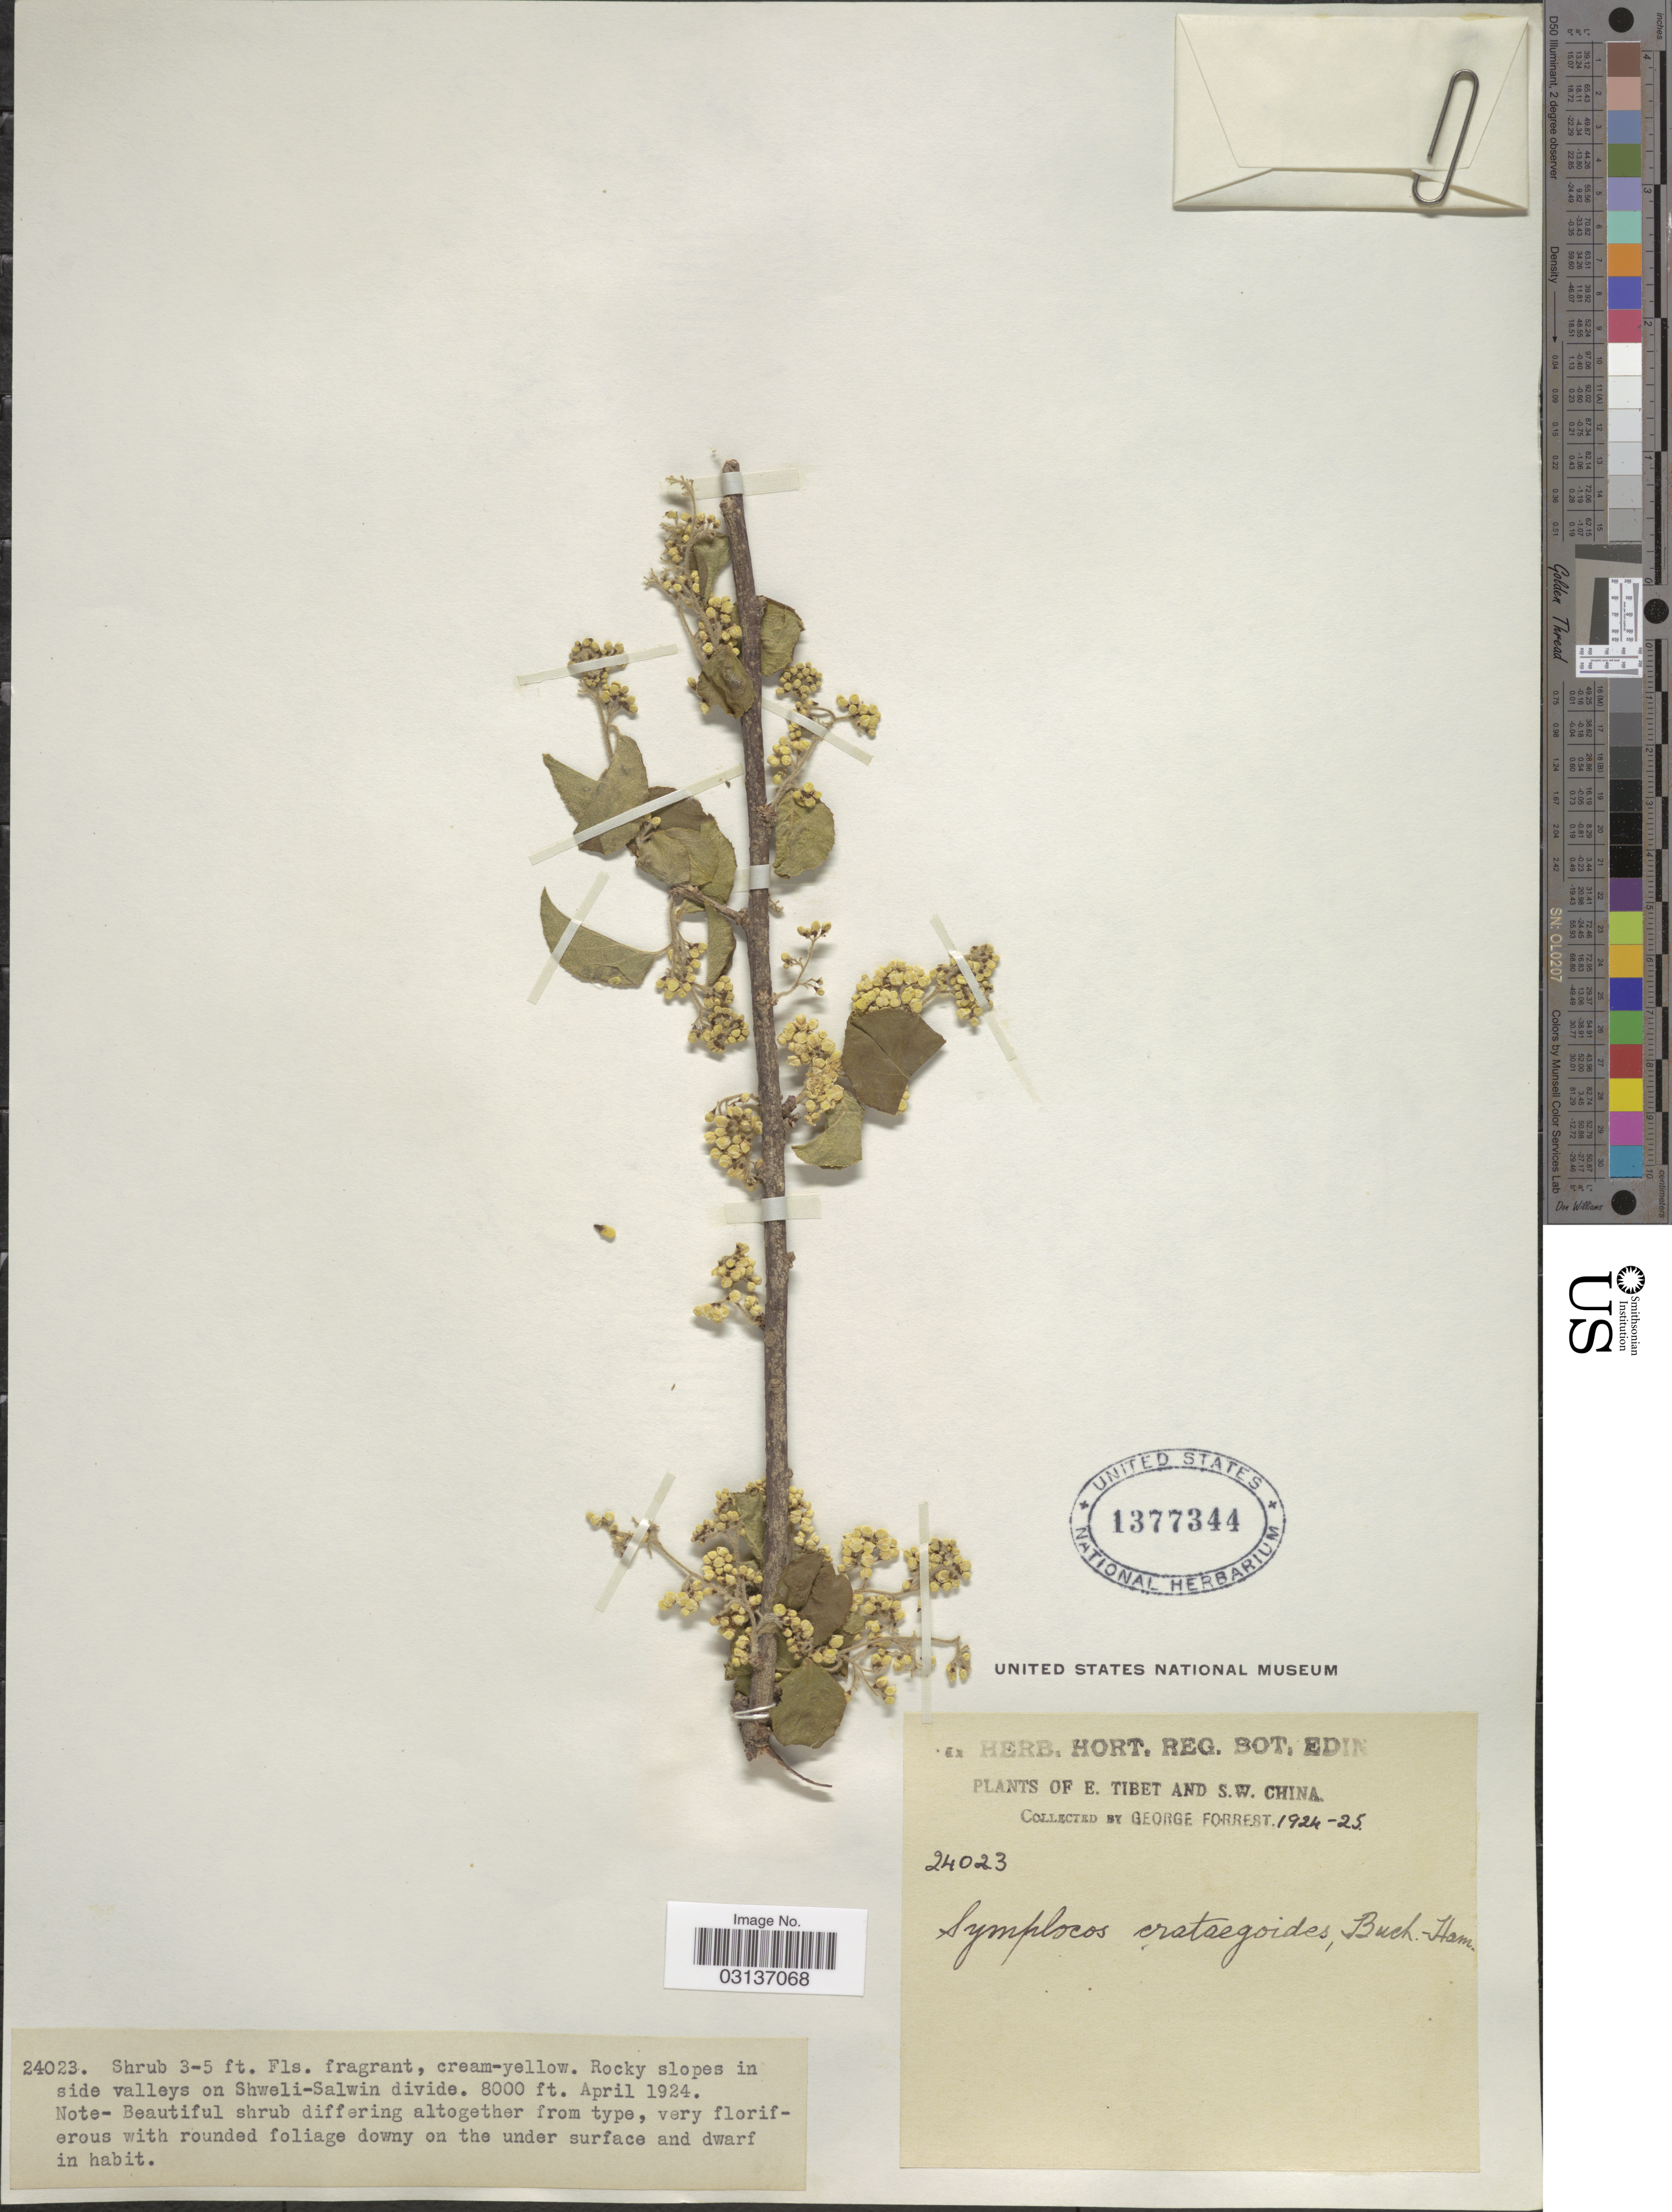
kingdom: Plantae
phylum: Tracheophyta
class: Magnoliopsida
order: Ericales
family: Symplocaceae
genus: Symplocos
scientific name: Symplocos paniculata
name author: Miq.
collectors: G. Forrest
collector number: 24023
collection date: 1924-04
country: China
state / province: Xizang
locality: Rocky slopes in side valleys on Shweli-Salwin divide. E. Tibet and S. W. China.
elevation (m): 2438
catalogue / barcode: US 1377344